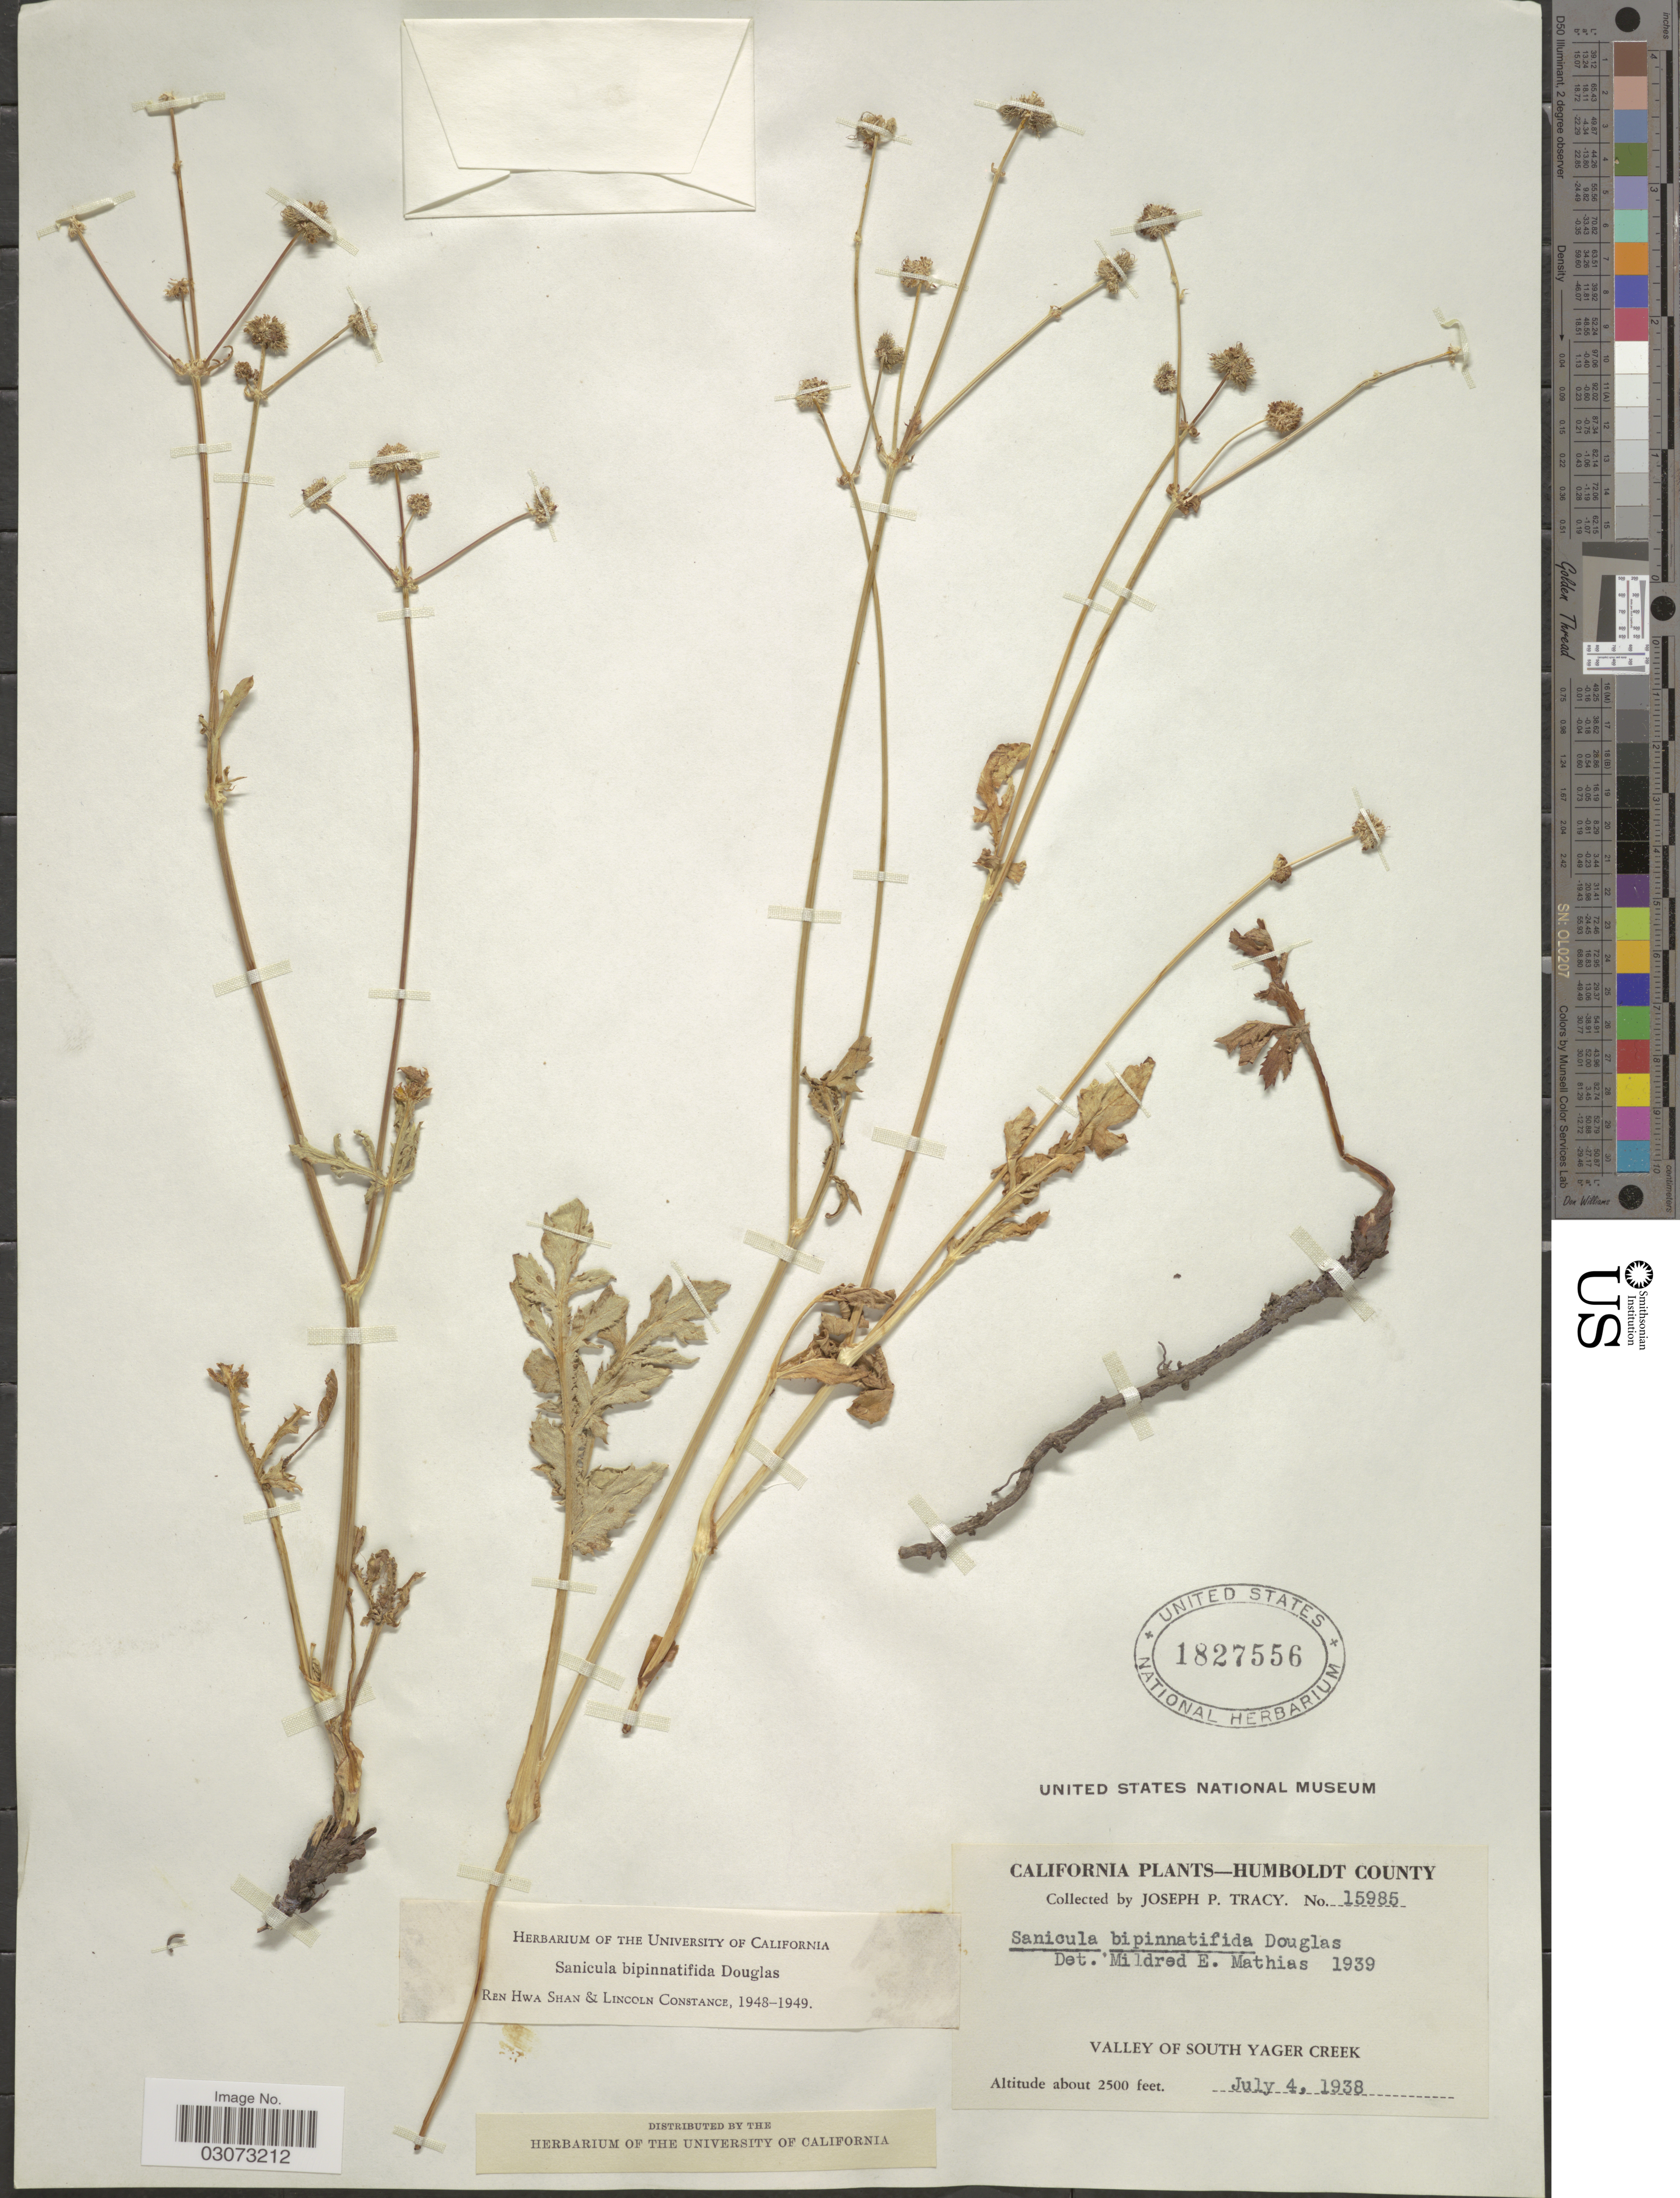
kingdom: Plantae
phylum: Tracheophyta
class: Magnoliopsida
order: Apiales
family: Apiaceae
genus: Sanicula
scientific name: Sanicula bipinnatifida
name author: Douglas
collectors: J. Tracy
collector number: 15985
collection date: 1938-07-04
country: United States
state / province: California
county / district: Humboldt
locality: Humboldt County. Valley of South Yager Creek.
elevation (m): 762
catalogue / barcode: US 1827556